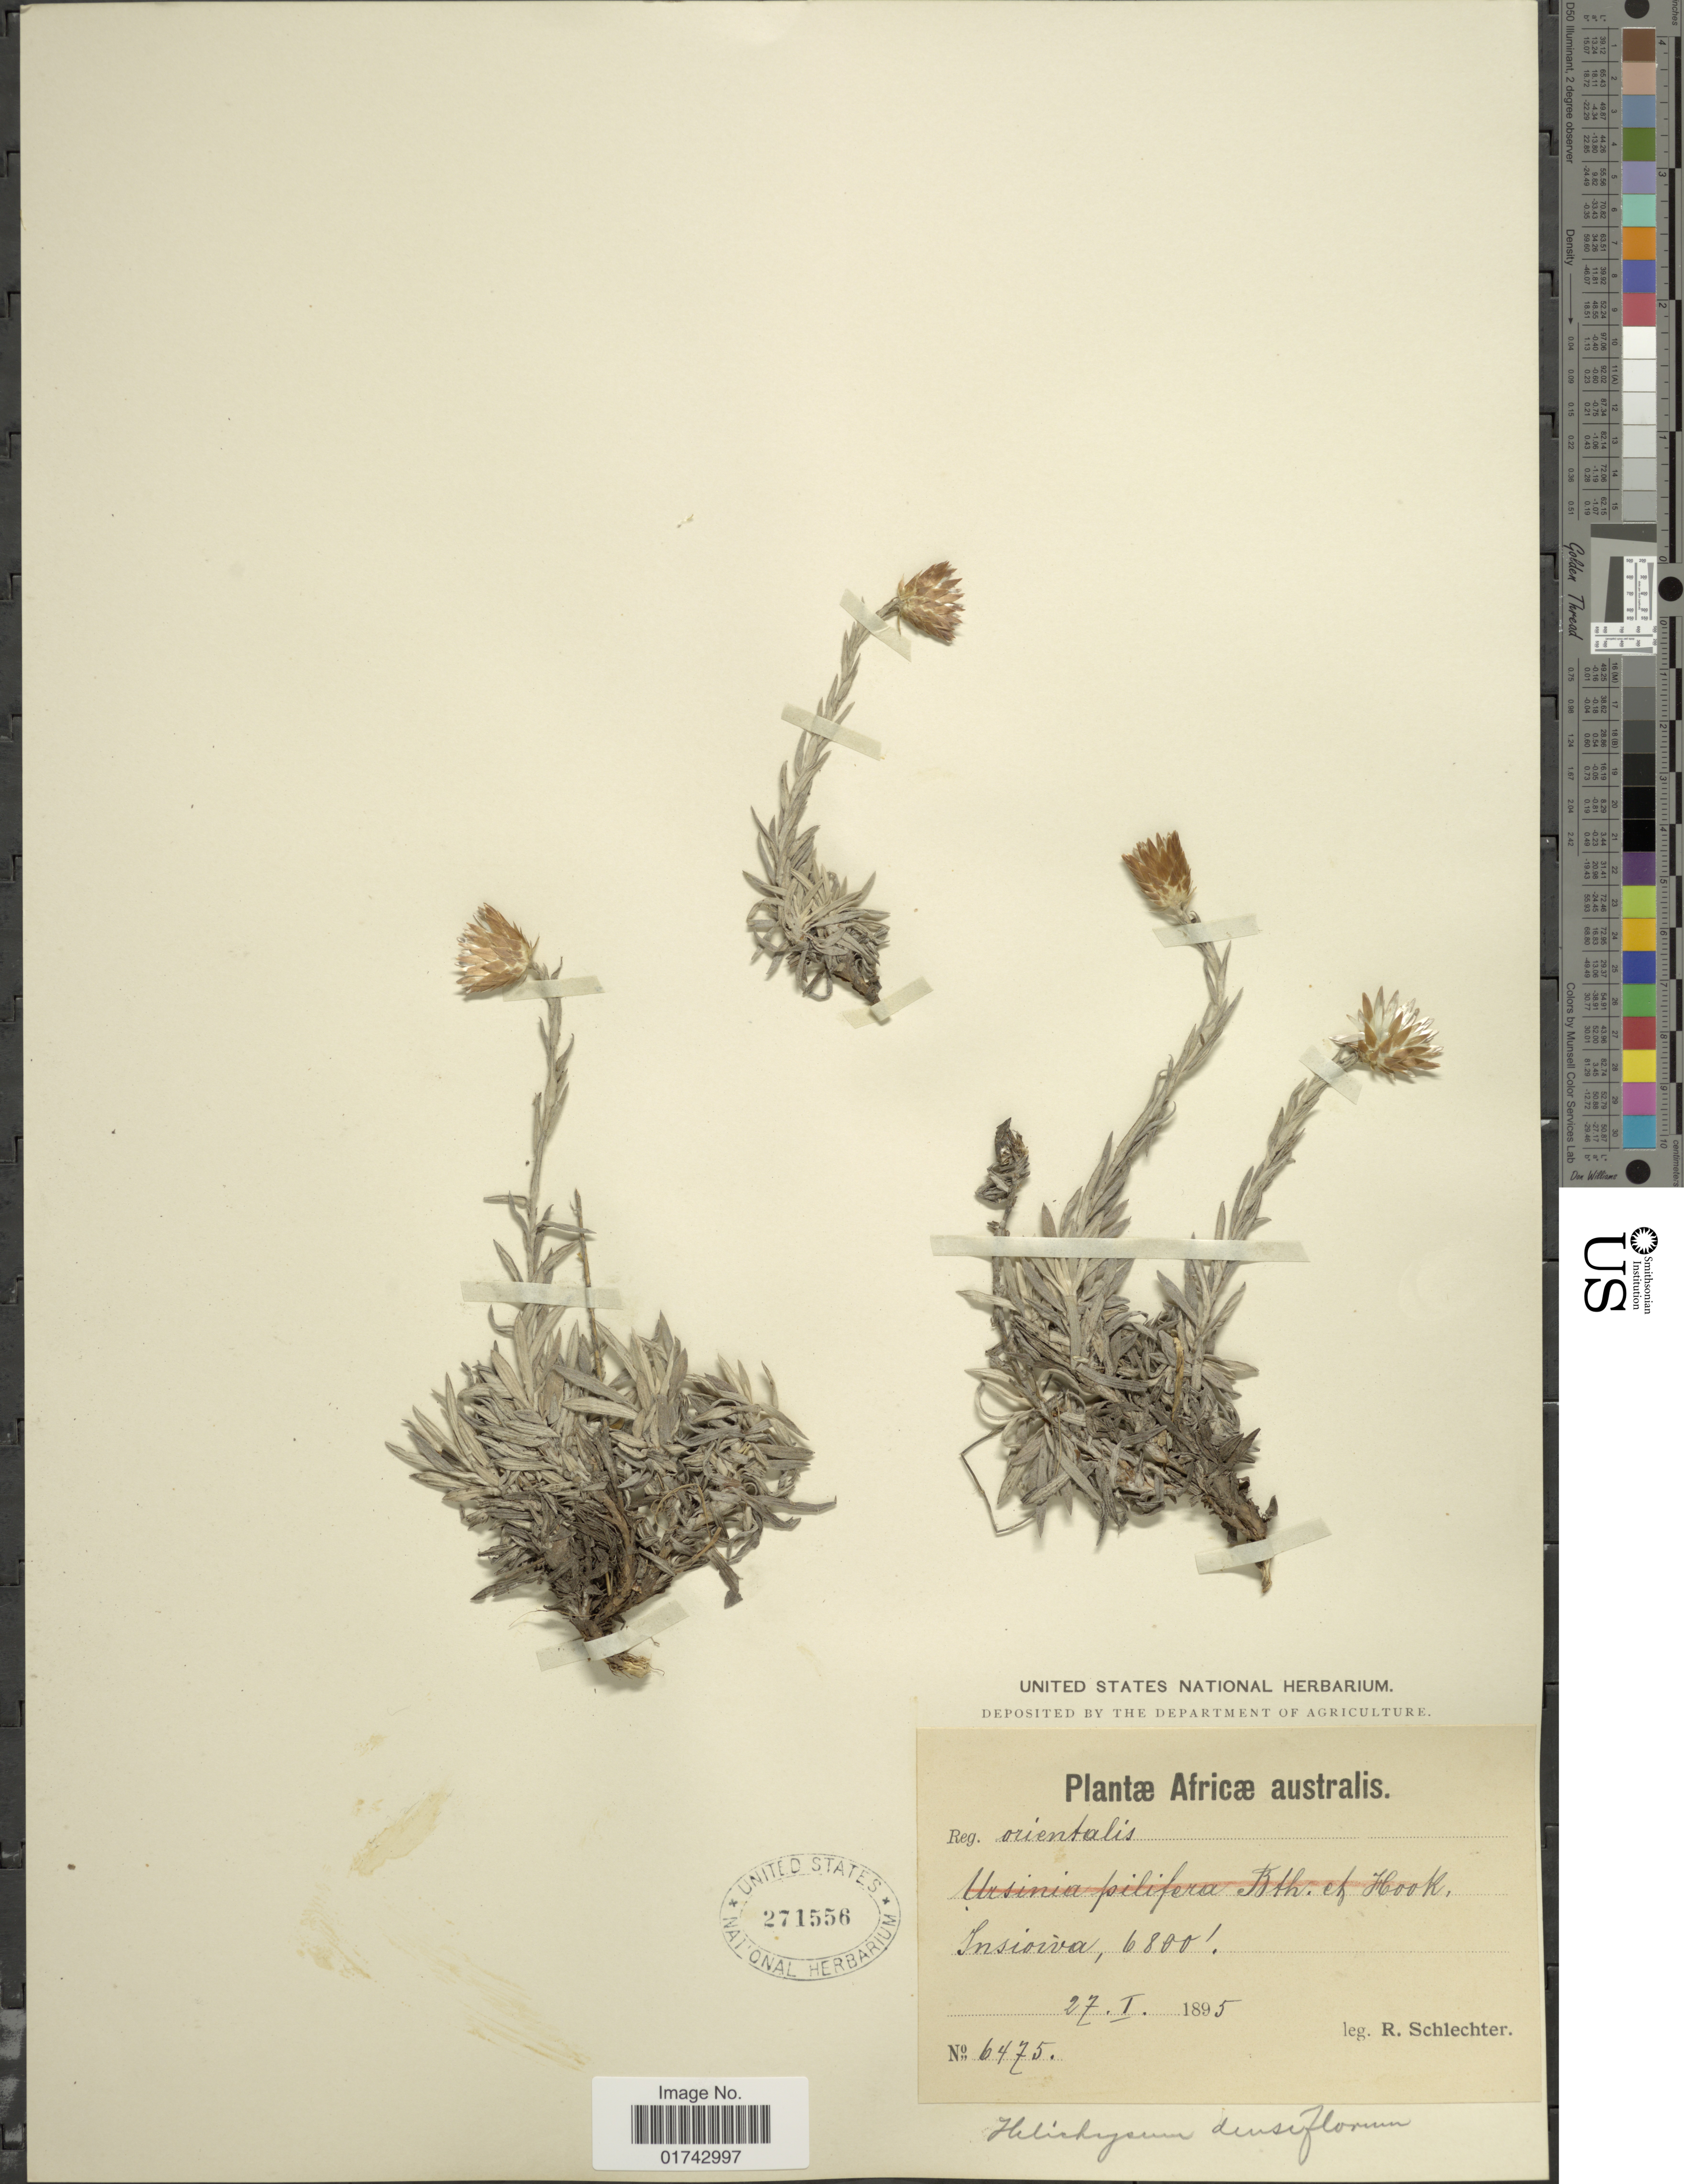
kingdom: Plantae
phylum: Tracheophyta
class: Magnoliopsida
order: Asterales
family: Asteraceae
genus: Helichrysum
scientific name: Helichrysum densifolium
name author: Klatt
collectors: F. R. R. Schlechter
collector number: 6475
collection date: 1895-01-27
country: South Africa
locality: Insioiva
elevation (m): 2073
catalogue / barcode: US 271556